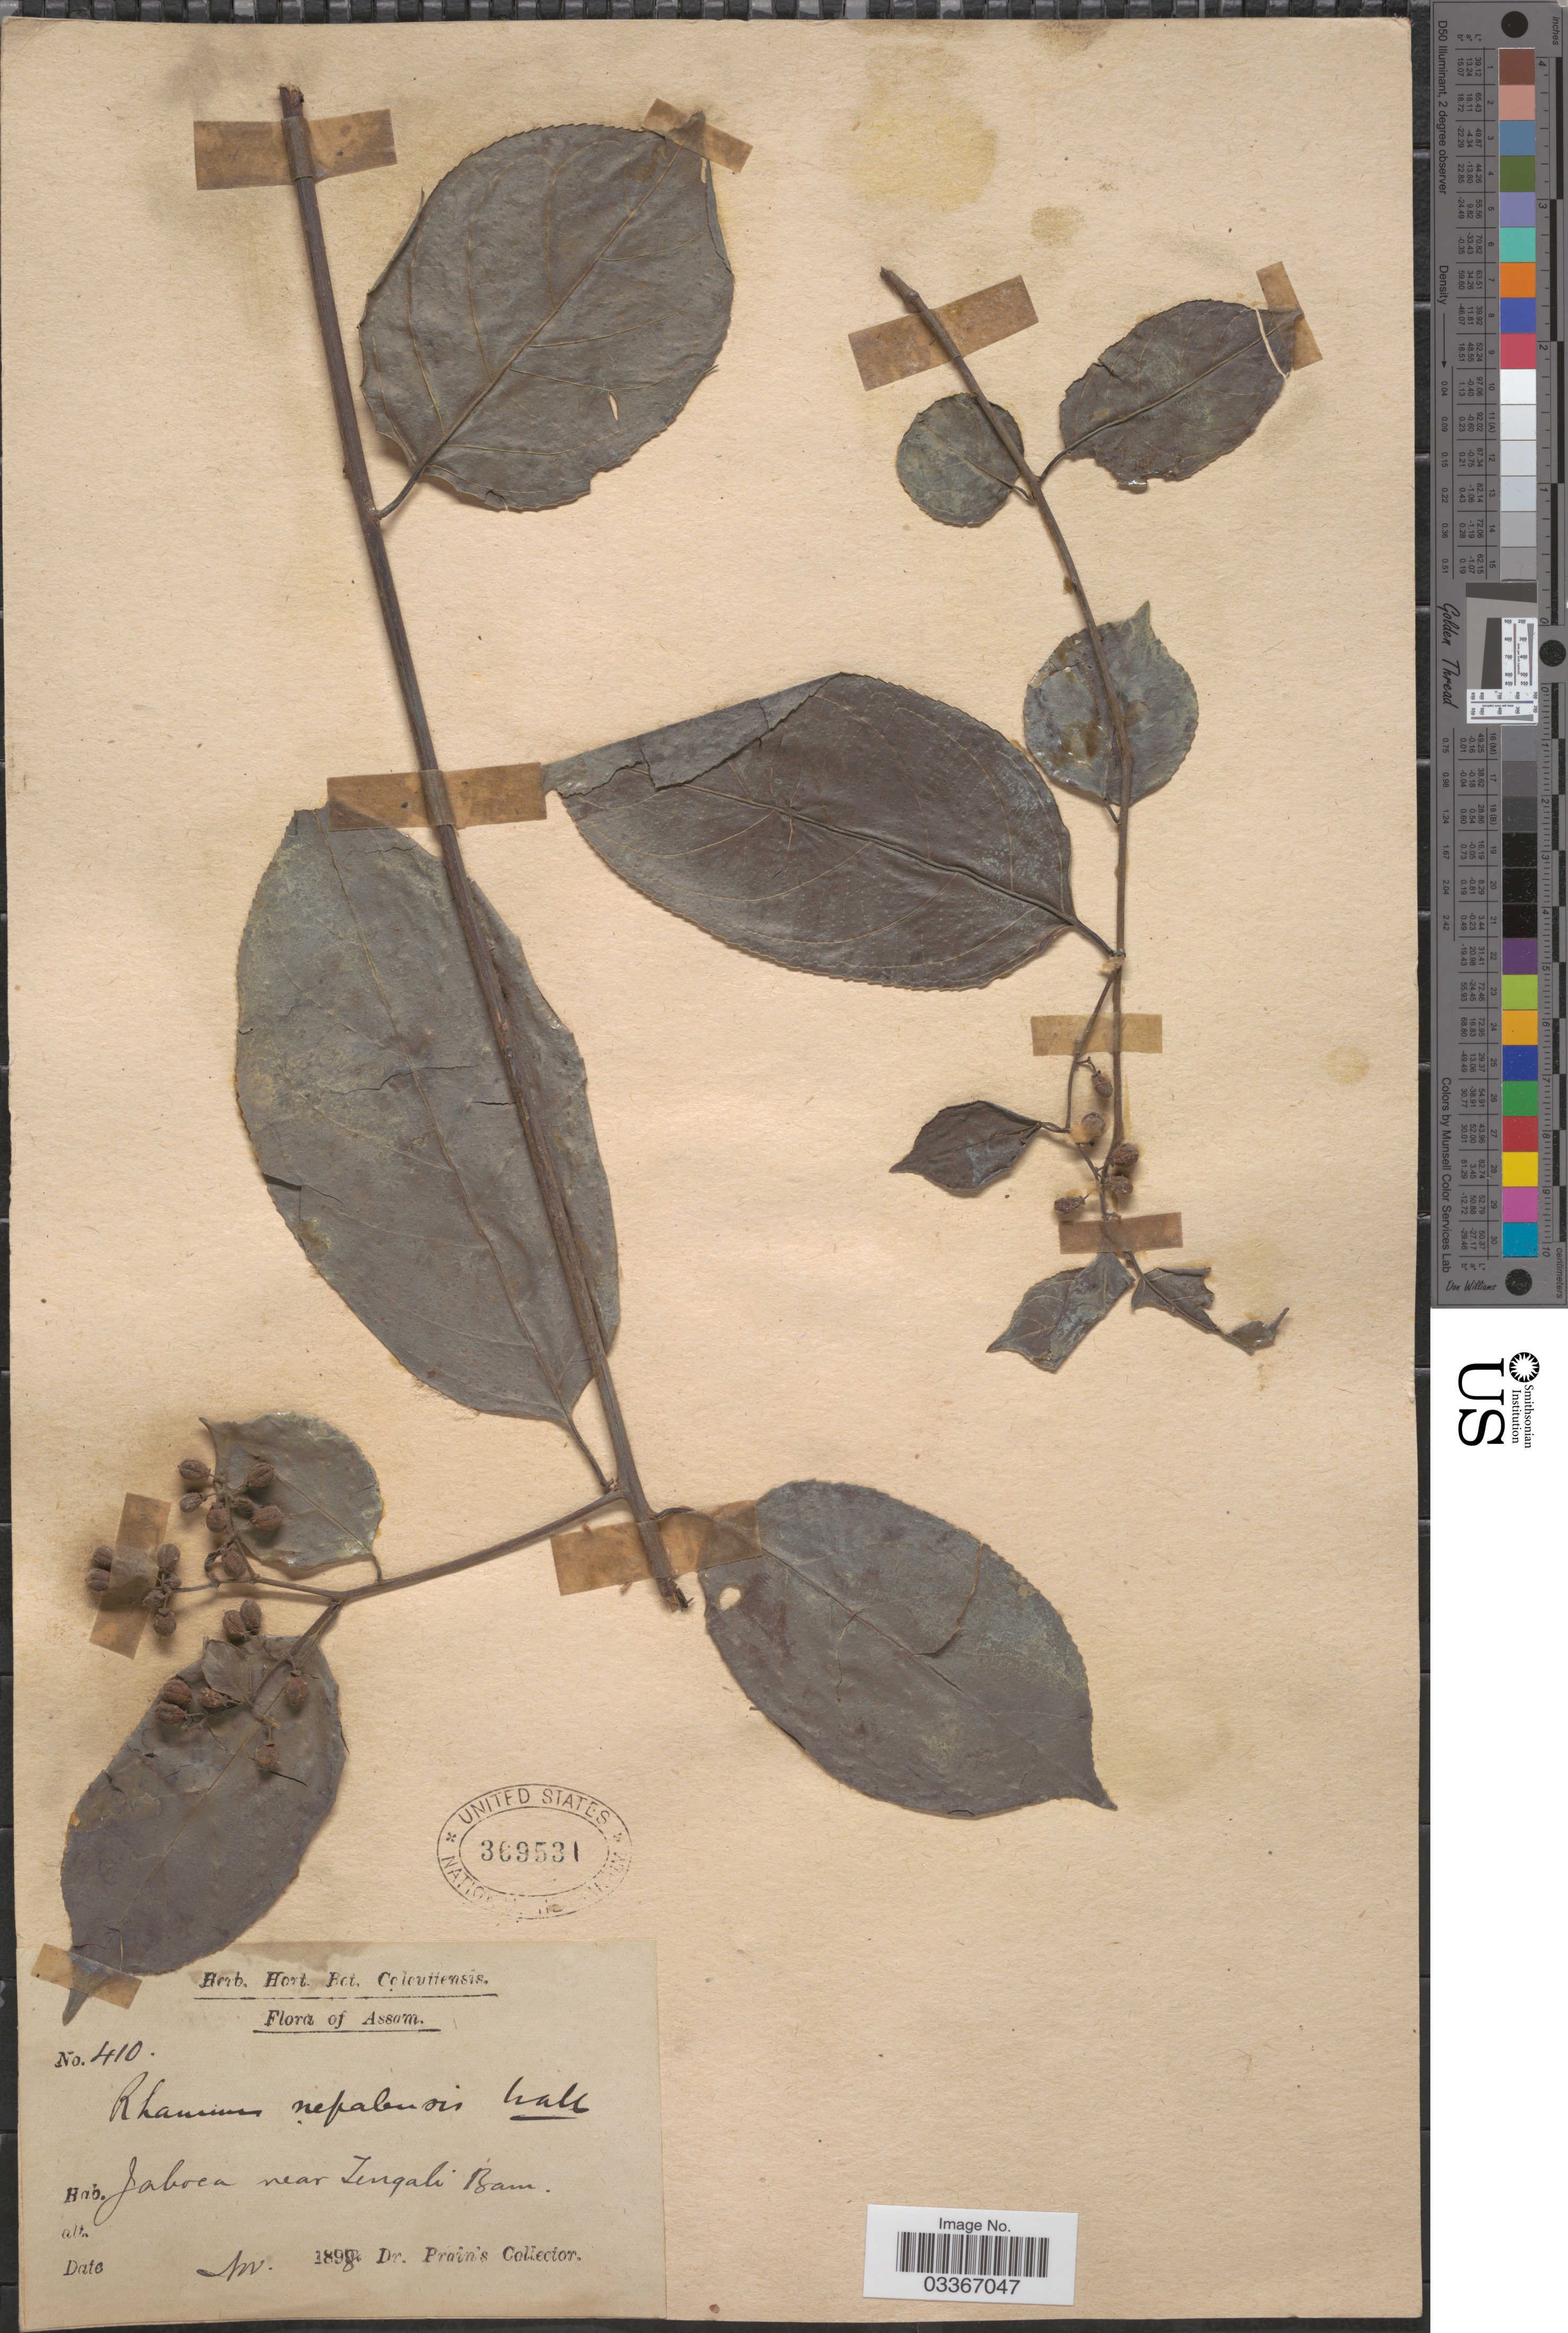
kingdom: Plantae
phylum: Tracheophyta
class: Magnoliopsida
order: Rosales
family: Rhamnaceae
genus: Rhamnus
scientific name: Rhamnus nepalensis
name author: (Wall.) M.A. Lawson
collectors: Dr. Prain's collector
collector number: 410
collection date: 1898-04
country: India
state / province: Assam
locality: Jaboea near Tengali Bam.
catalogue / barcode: US 369531